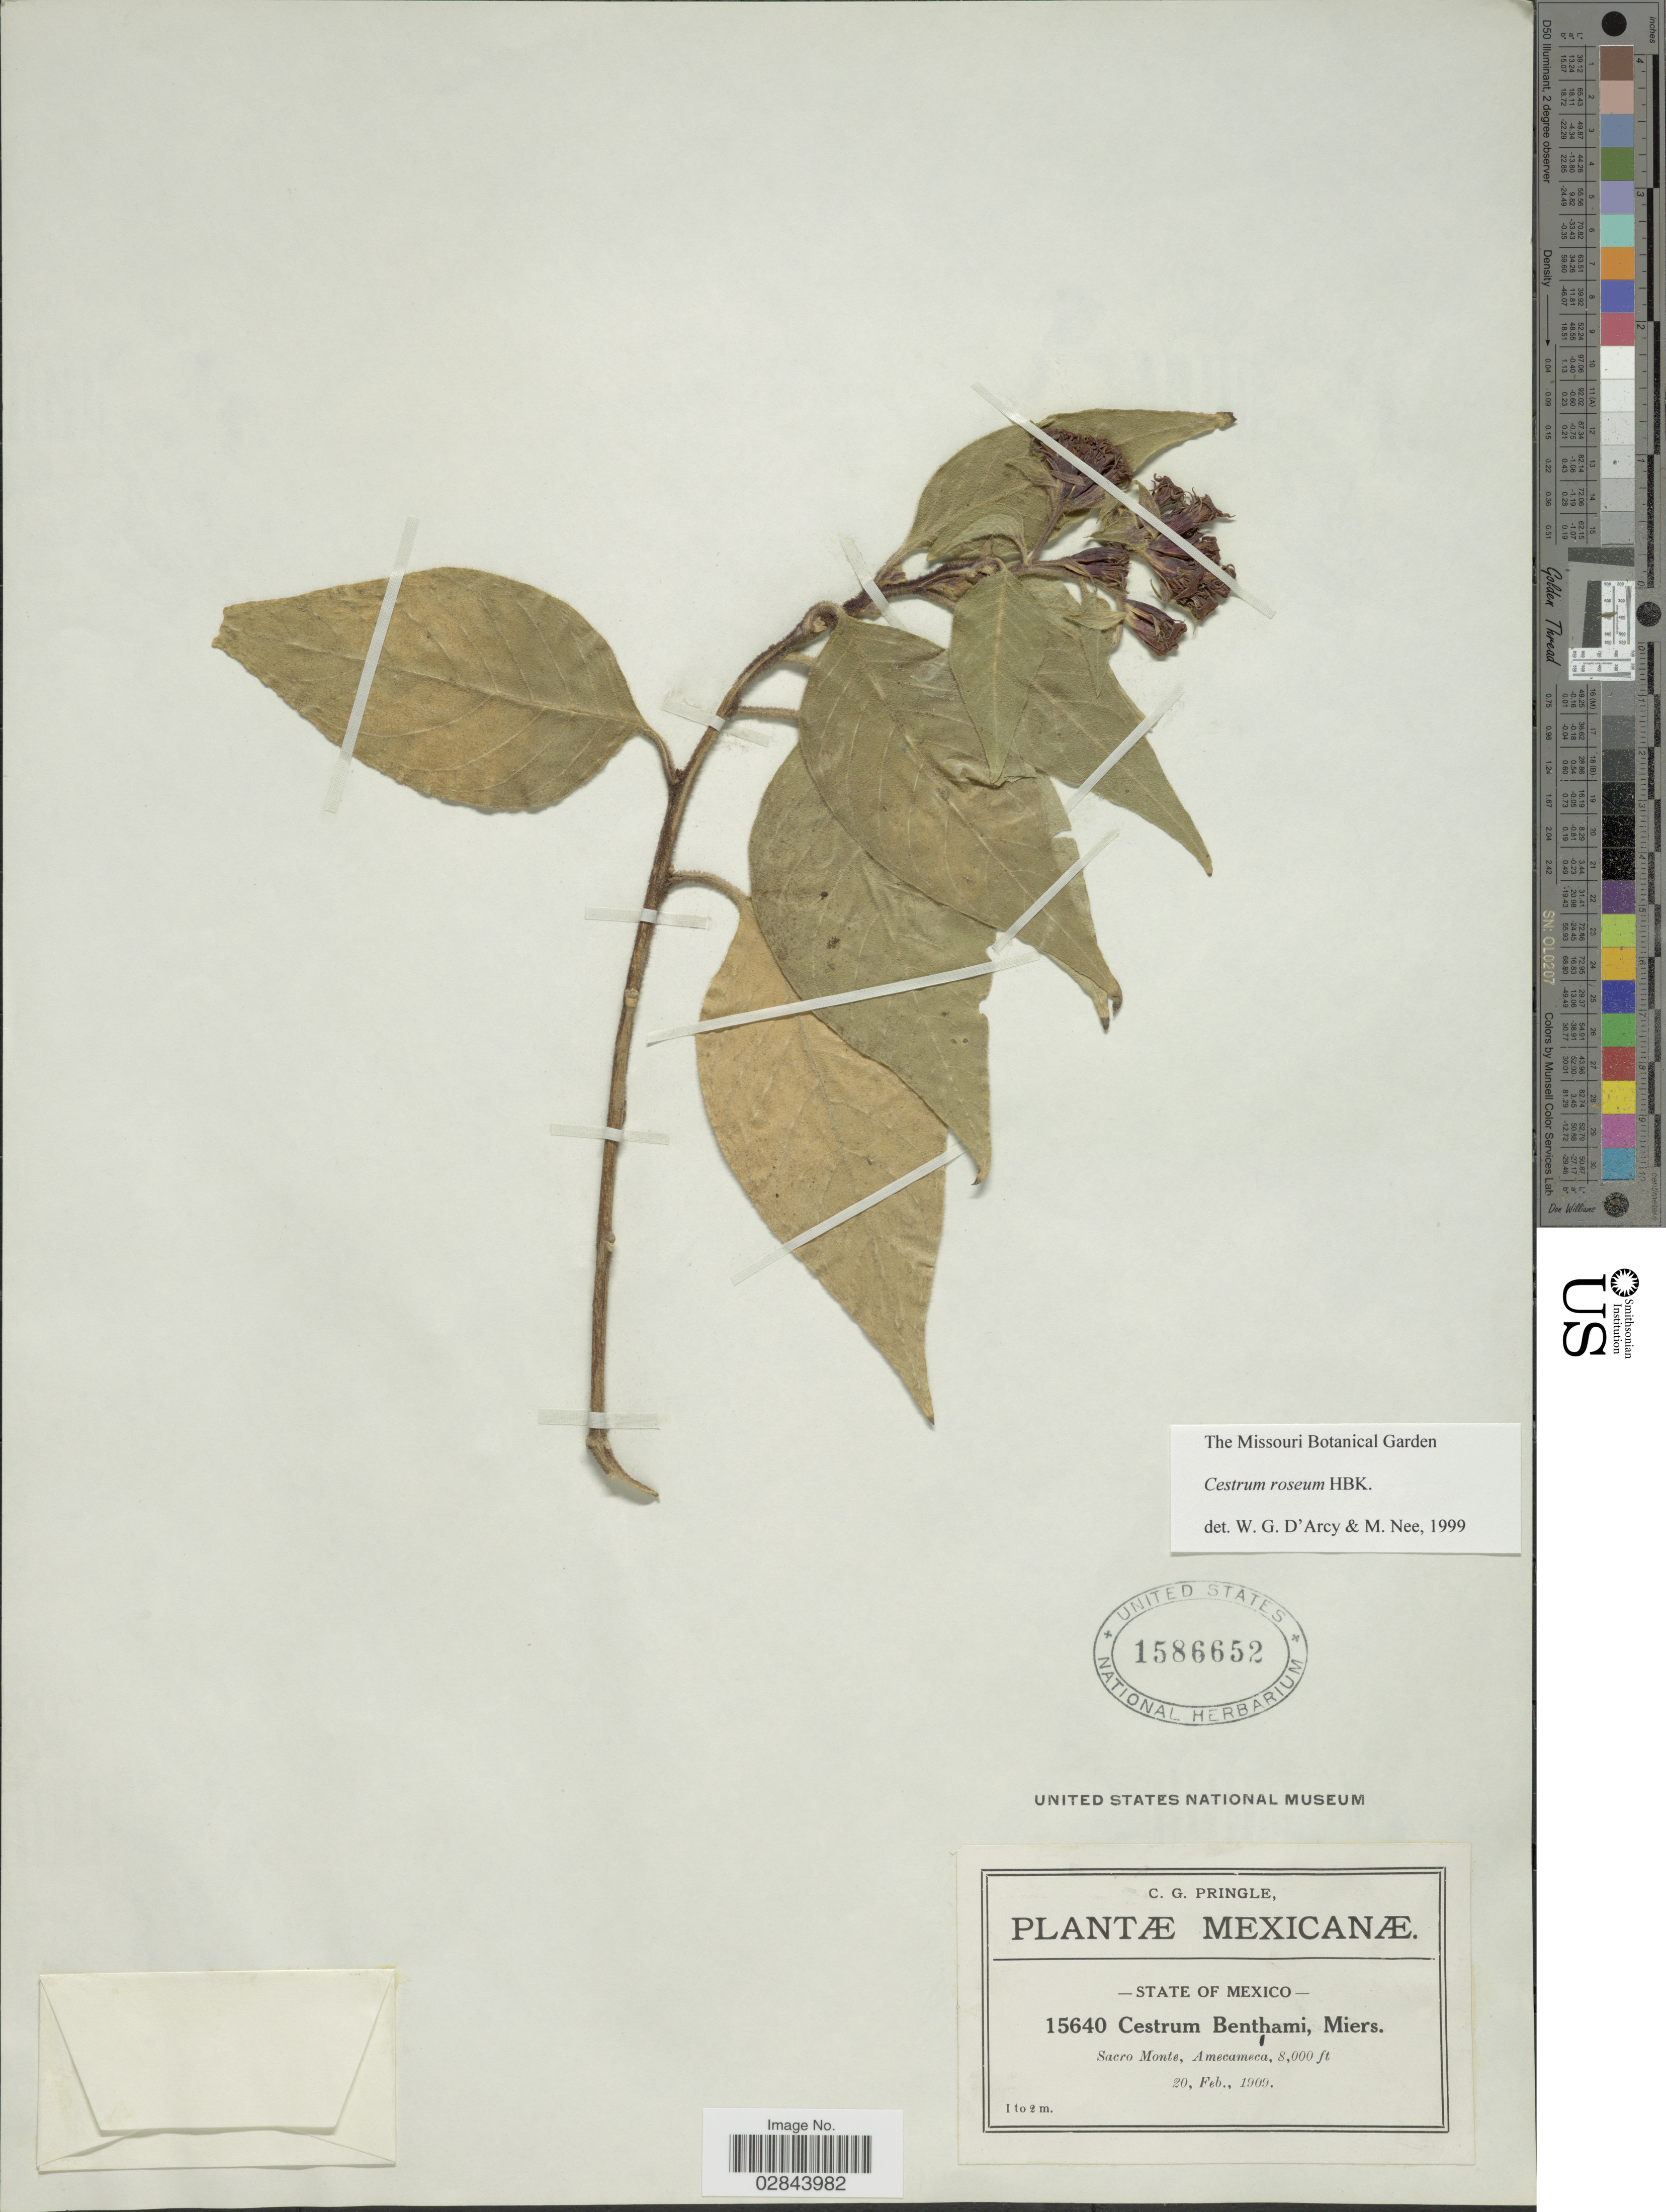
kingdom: Plantae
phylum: Tracheophyta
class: Magnoliopsida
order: Solanales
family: Solanaceae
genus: Cestrum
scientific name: Cestrum roseum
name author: Kunth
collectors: C. G. Pringle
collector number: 15640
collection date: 1909-02-20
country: Mexico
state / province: México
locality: Sacro Monte, Amecameca.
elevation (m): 2438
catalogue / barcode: US 1586652